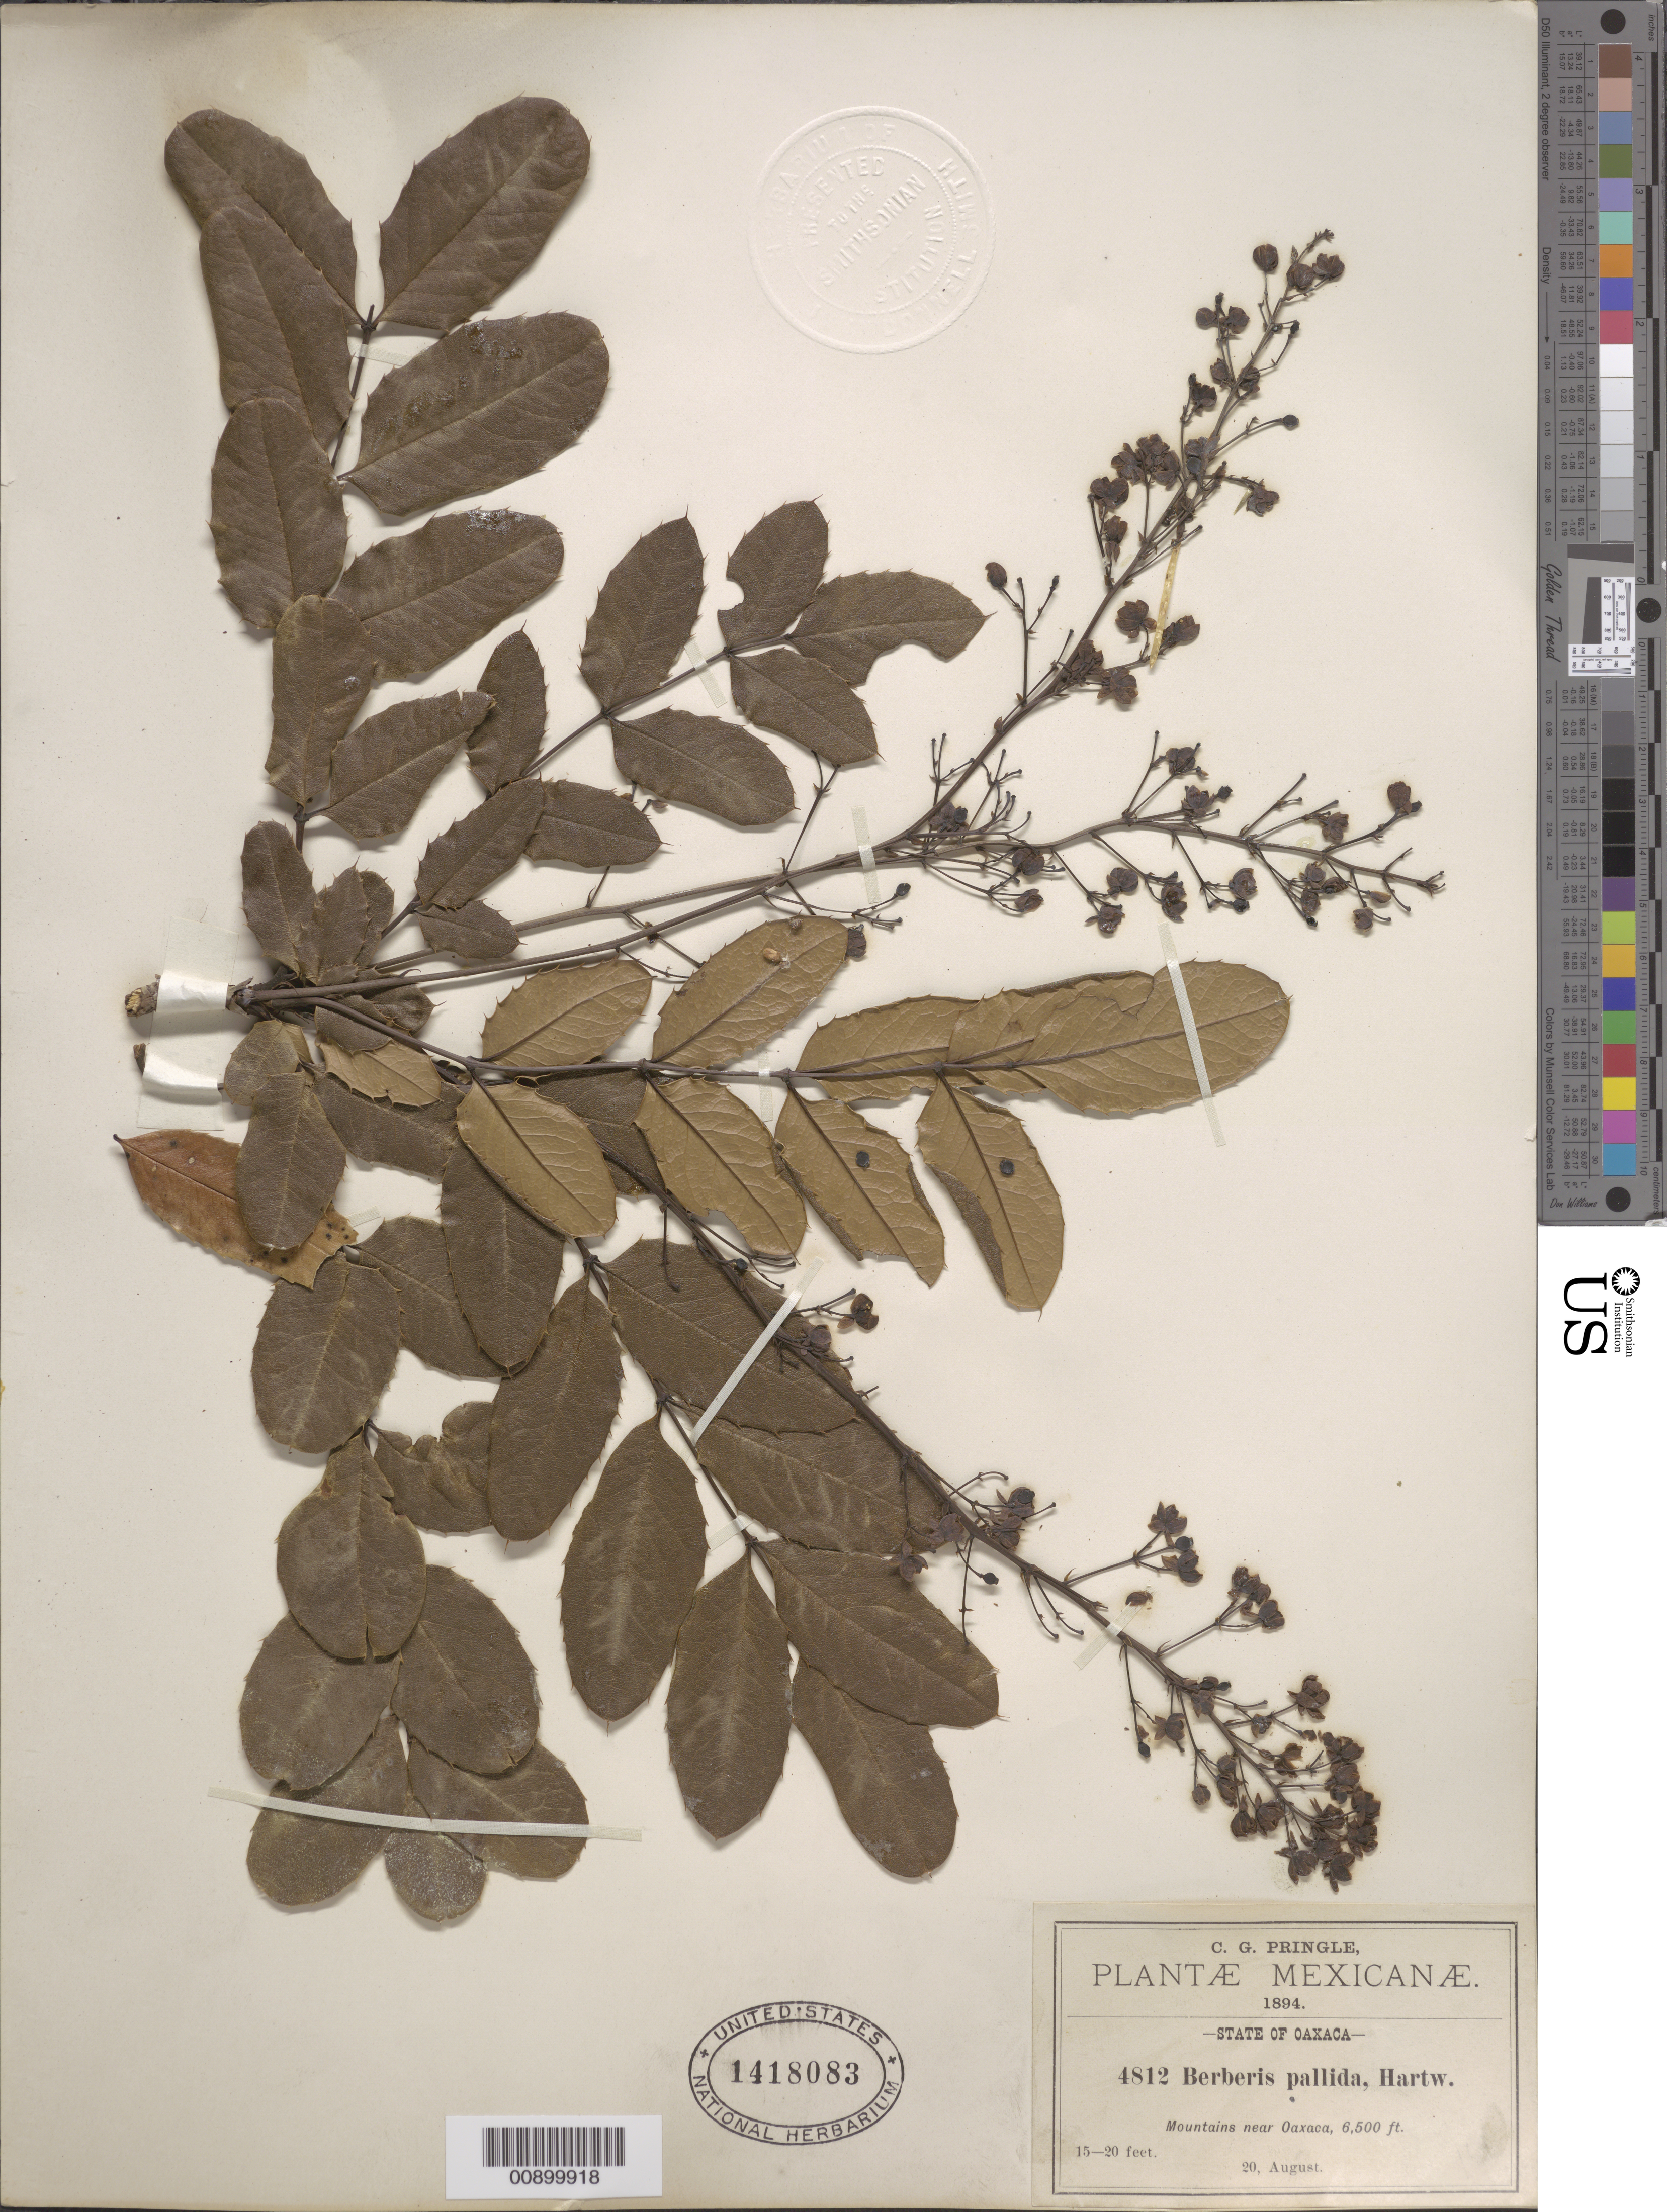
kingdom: Plantae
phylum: Tracheophyta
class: Magnoliopsida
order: Ranunculales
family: Berberidaceae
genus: Mahonia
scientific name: Mahonia pallida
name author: Fedde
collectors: C. G. Pringle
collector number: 4812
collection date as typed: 20 Aug 1894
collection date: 1894-08-20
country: Mexico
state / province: Oaxaca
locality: Mountains near Oaxaca.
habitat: Mountains.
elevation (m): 1981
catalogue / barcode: US 1418083